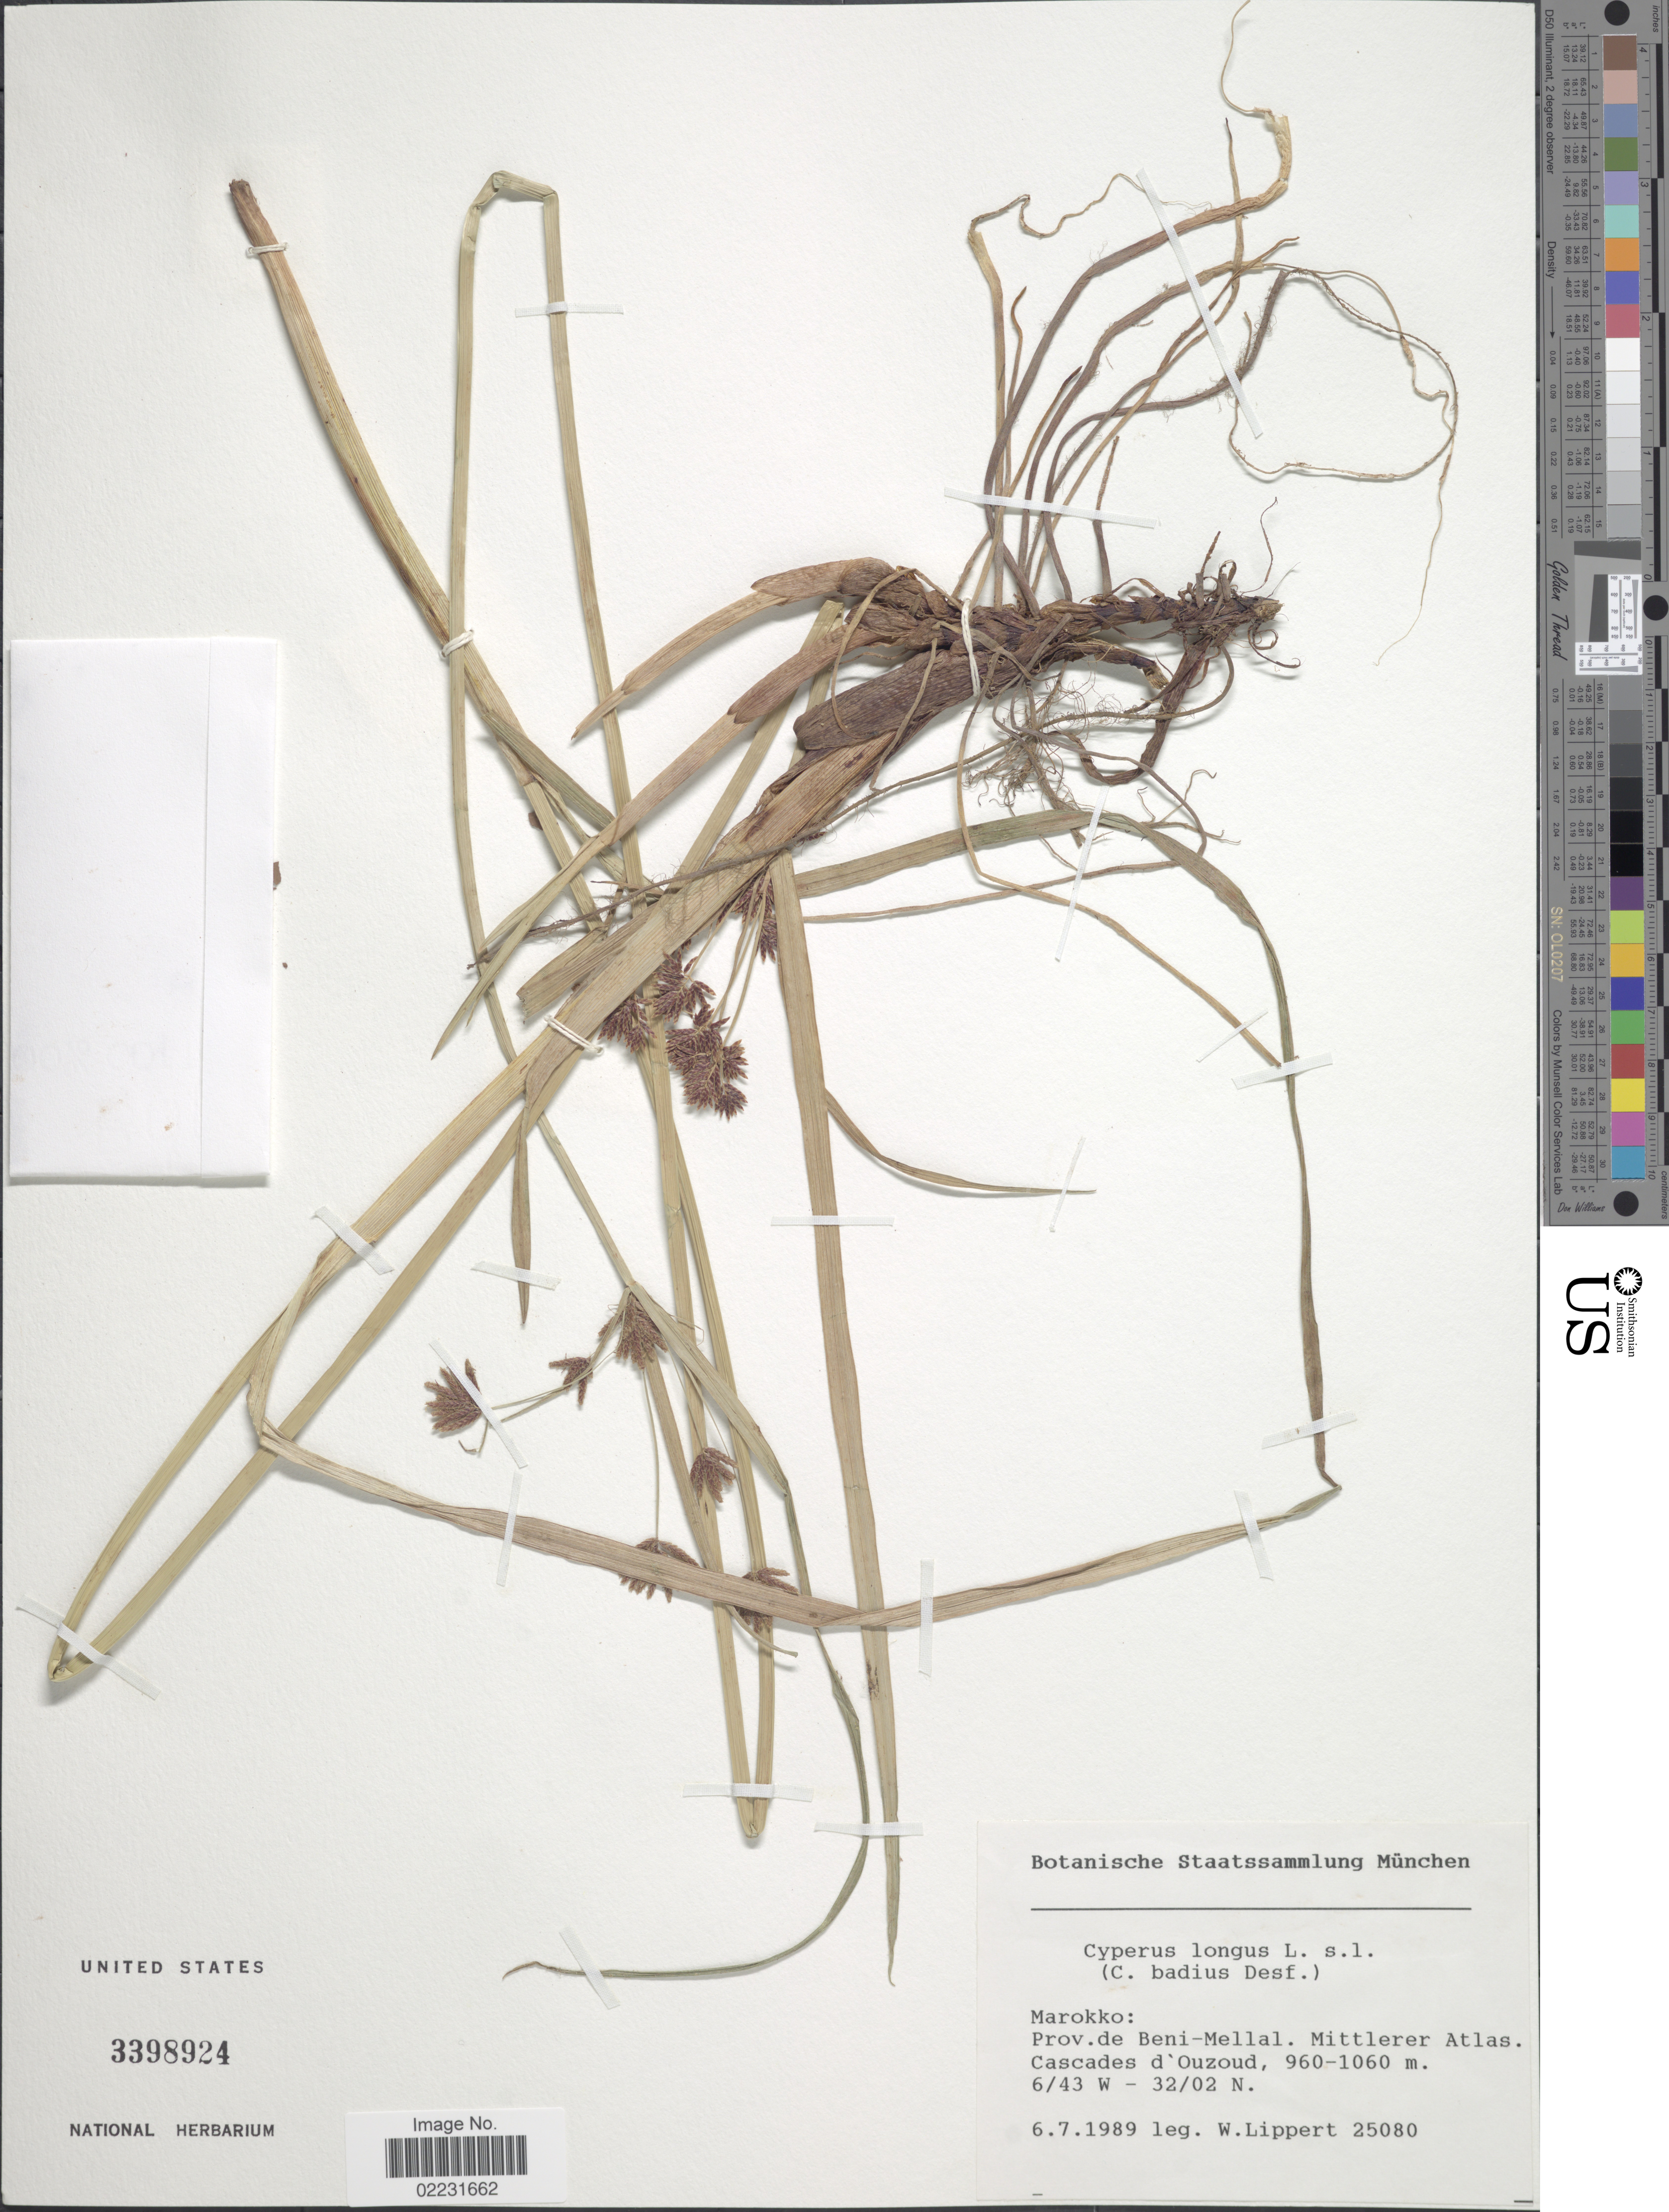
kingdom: Plantae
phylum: Tracheophyta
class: Liliopsida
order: Poales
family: Cyperaceae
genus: Cyperus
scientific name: Cyperus longus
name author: L.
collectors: W. Lippert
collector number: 25080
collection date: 1989-07-06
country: Morocco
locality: Prov. de Beni-Mellal, Mittlerer Atlas, Cascades d'Ouzoud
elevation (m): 960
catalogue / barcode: US 3398924